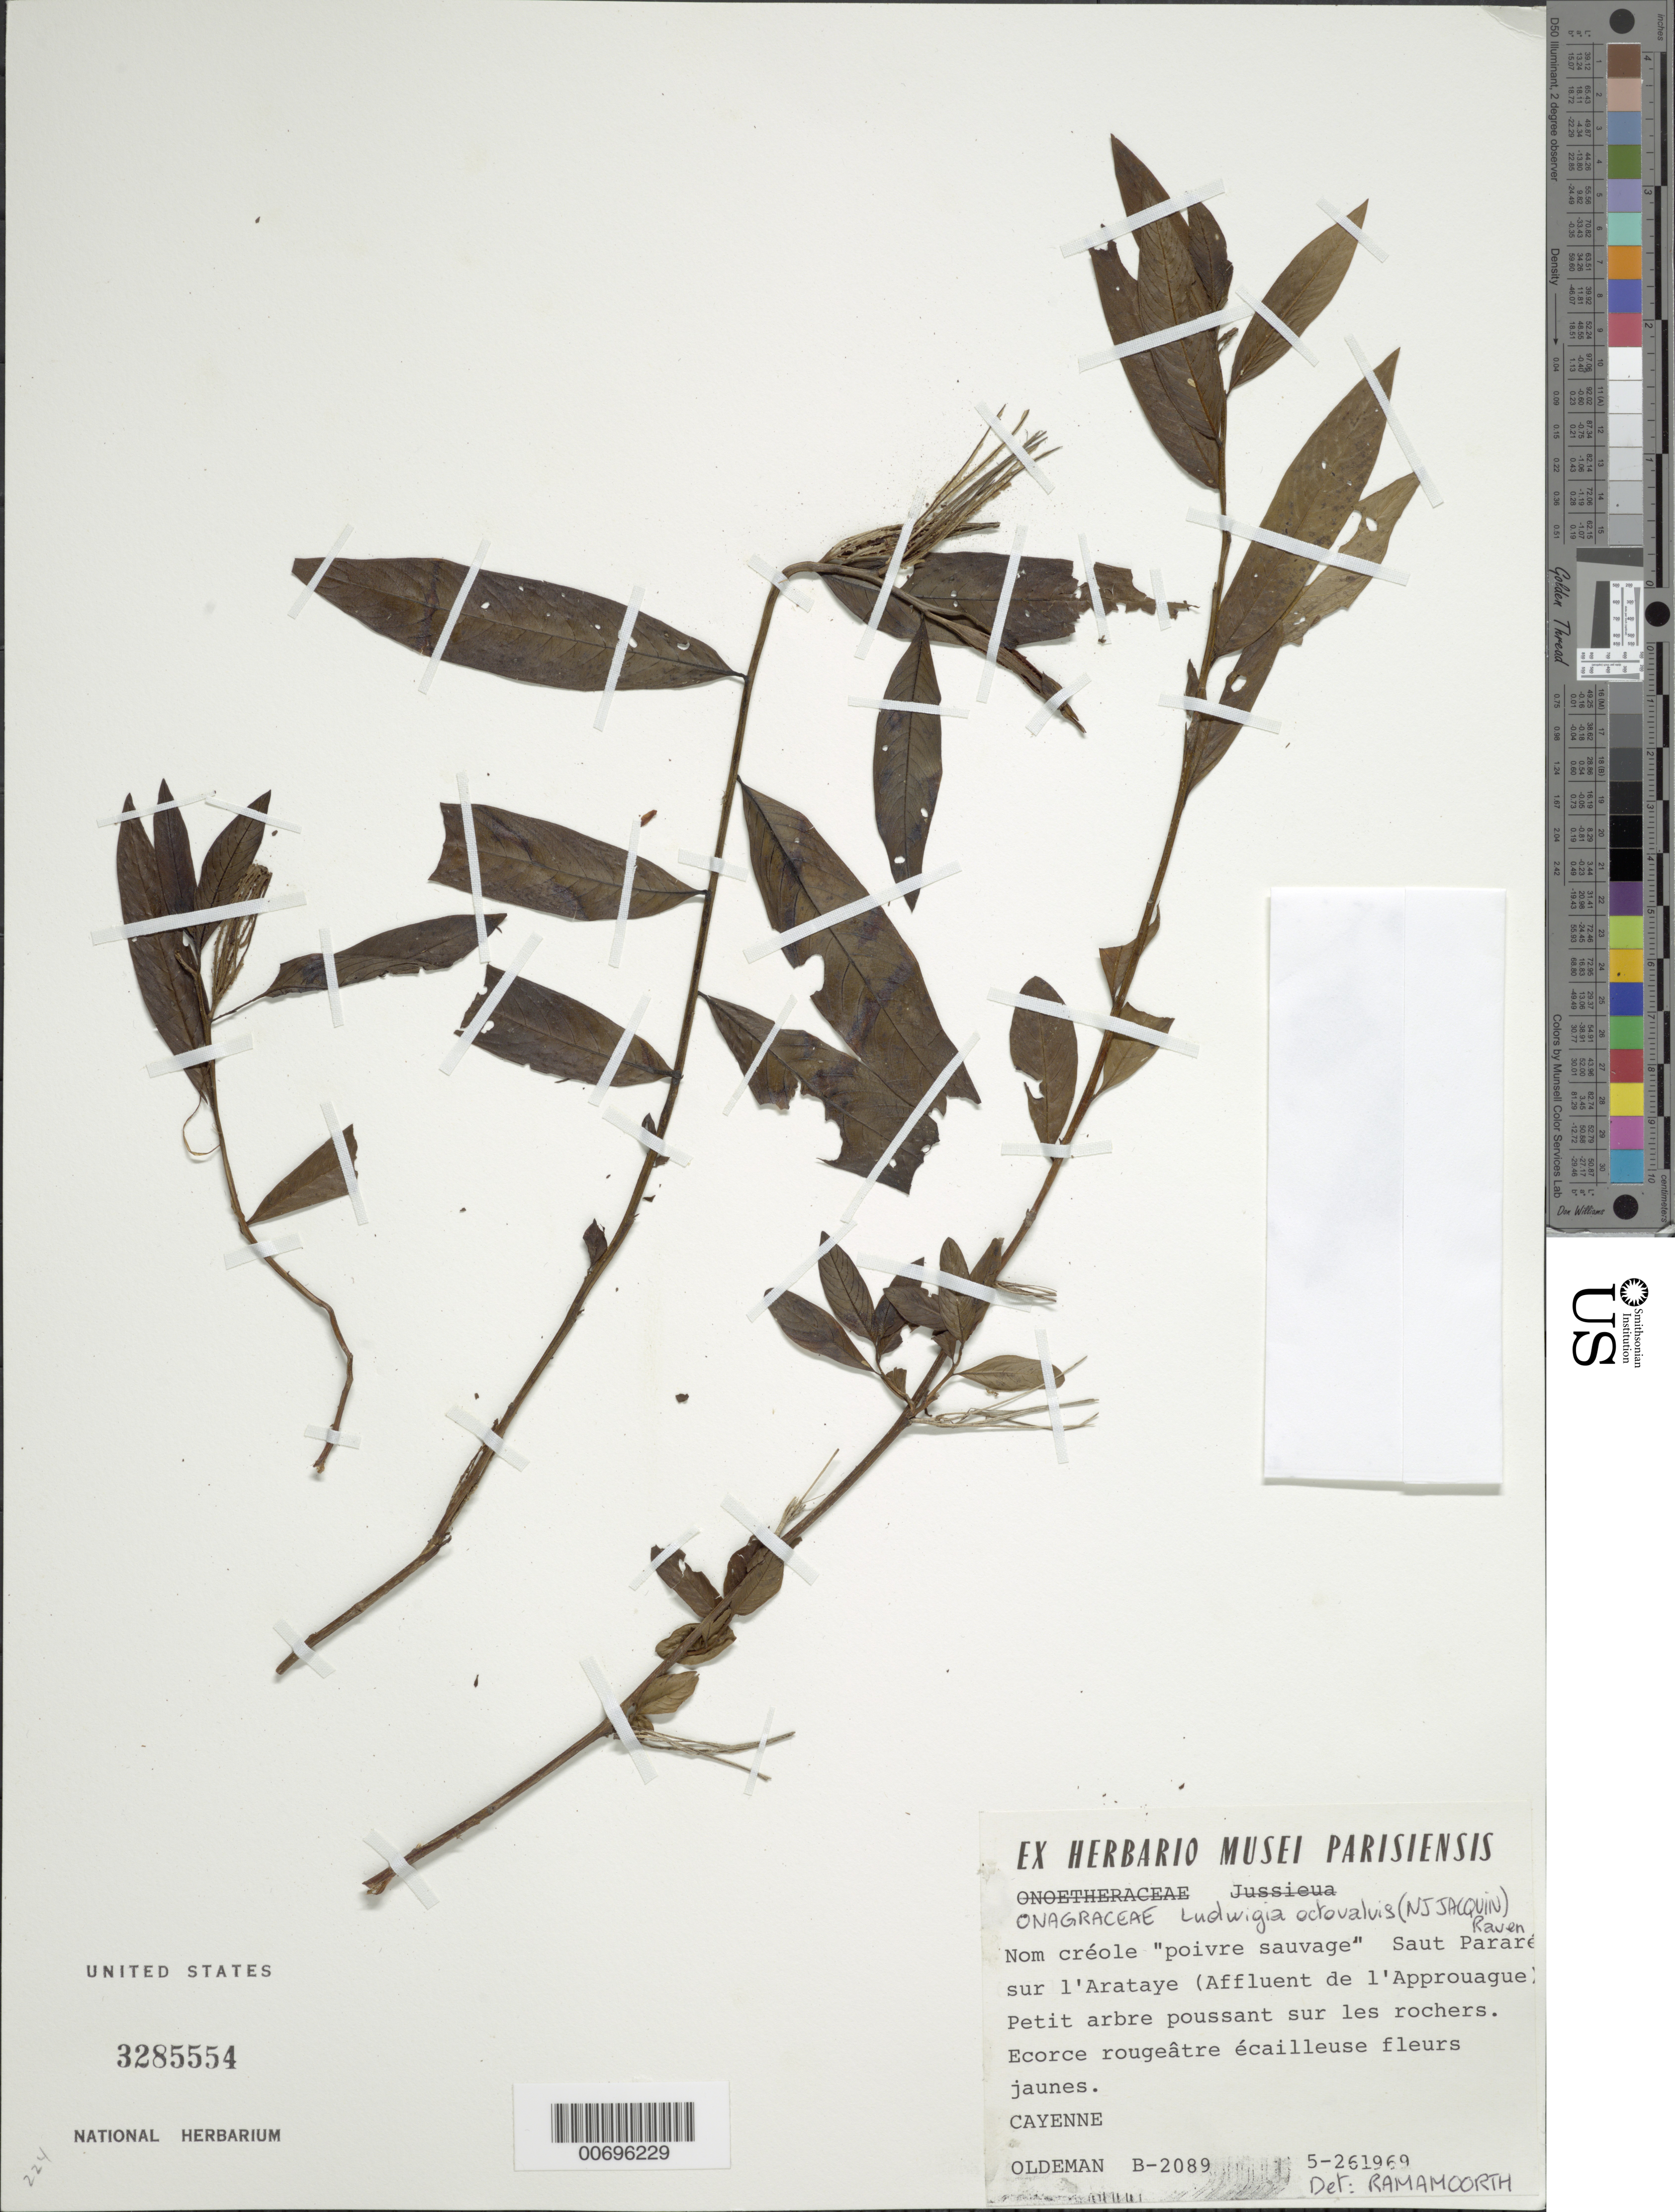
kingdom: Plantae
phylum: Tracheophyta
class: Magnoliopsida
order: Myrtales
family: Onagraceae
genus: Ludwigia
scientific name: Ludwigia octovalvis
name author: (Jacq.) P.H. Raven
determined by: Ramamoorthy, T. P.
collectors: R. Oldeman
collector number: B 2089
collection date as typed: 5-Feb-69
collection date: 1969-02-05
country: French Guiana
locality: Arataye R. (affluent de l'Approuague), Saut Pararé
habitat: Poussant sur les rochers.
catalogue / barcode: US 3285554